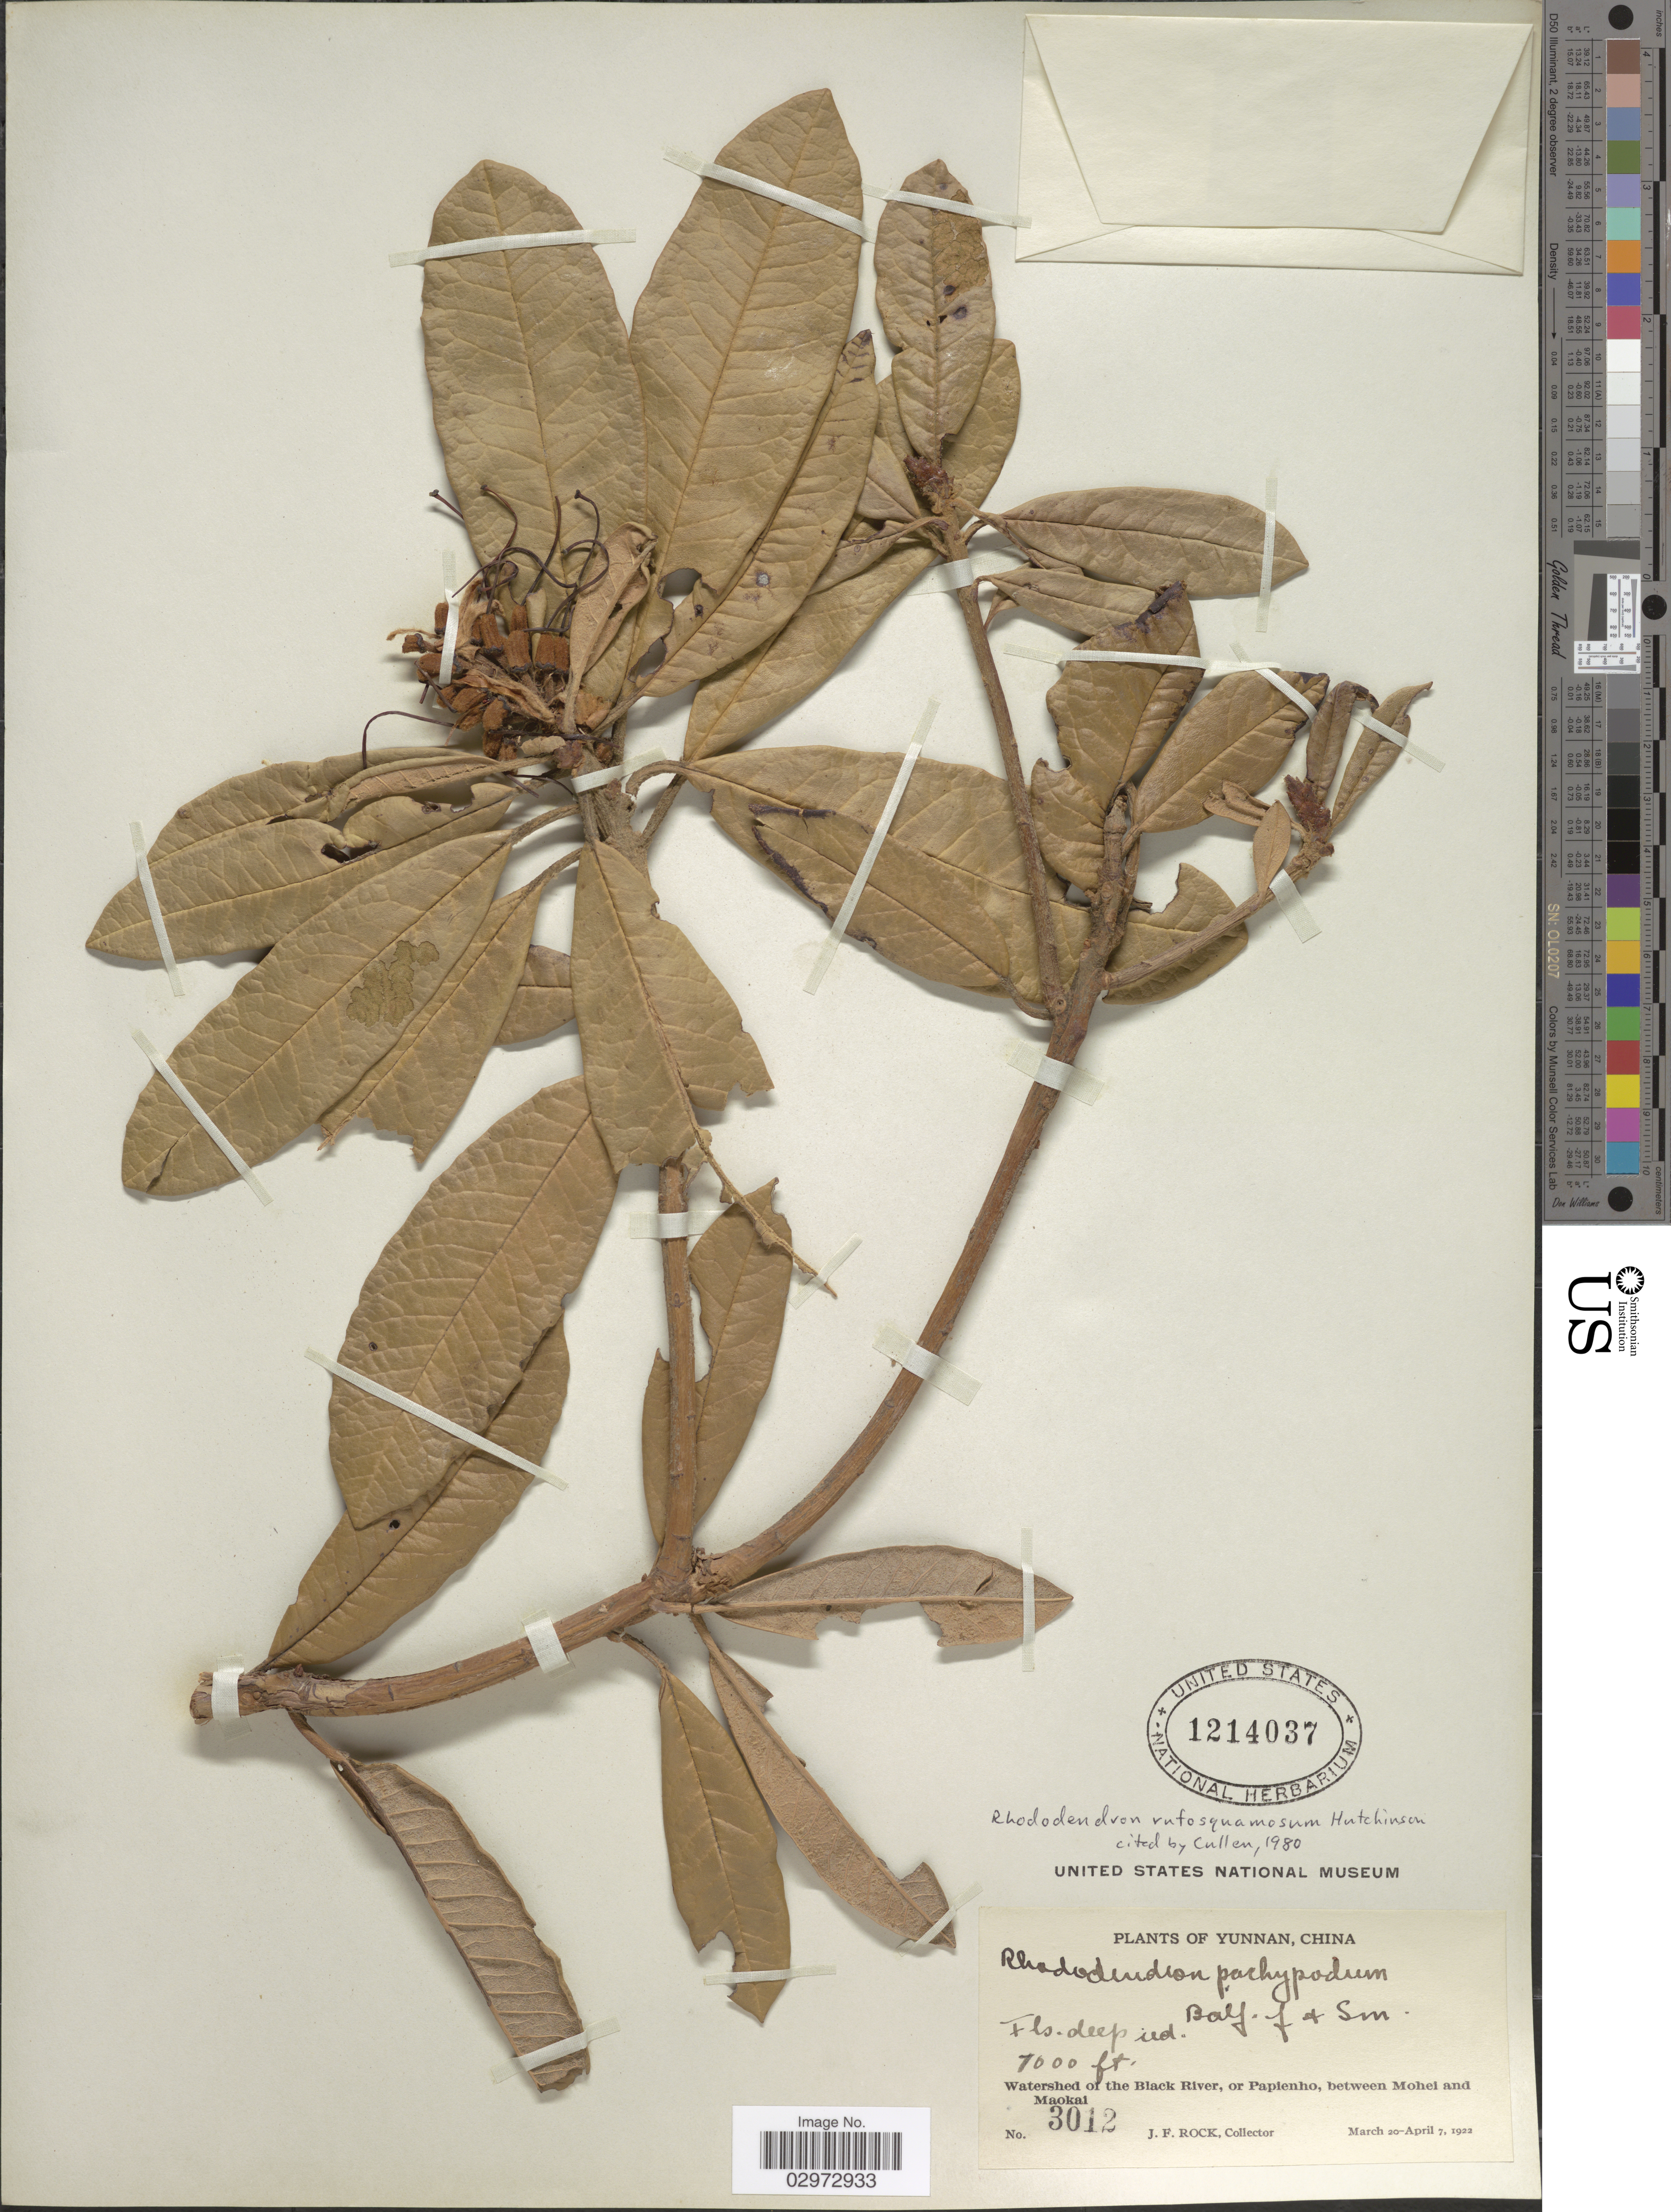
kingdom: Plantae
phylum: Tracheophyta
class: Magnoliopsida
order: Ericales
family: Ericaceae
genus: Rhododendron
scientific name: Rhododendron rufosquamosum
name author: Hutch.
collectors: J. Rock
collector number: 3012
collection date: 1922-03-20/1922-04-07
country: China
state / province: Yunnan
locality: Watershed of the Black River, or Papienho, between Mohei and Maokai.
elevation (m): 2134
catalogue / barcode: US 1214037